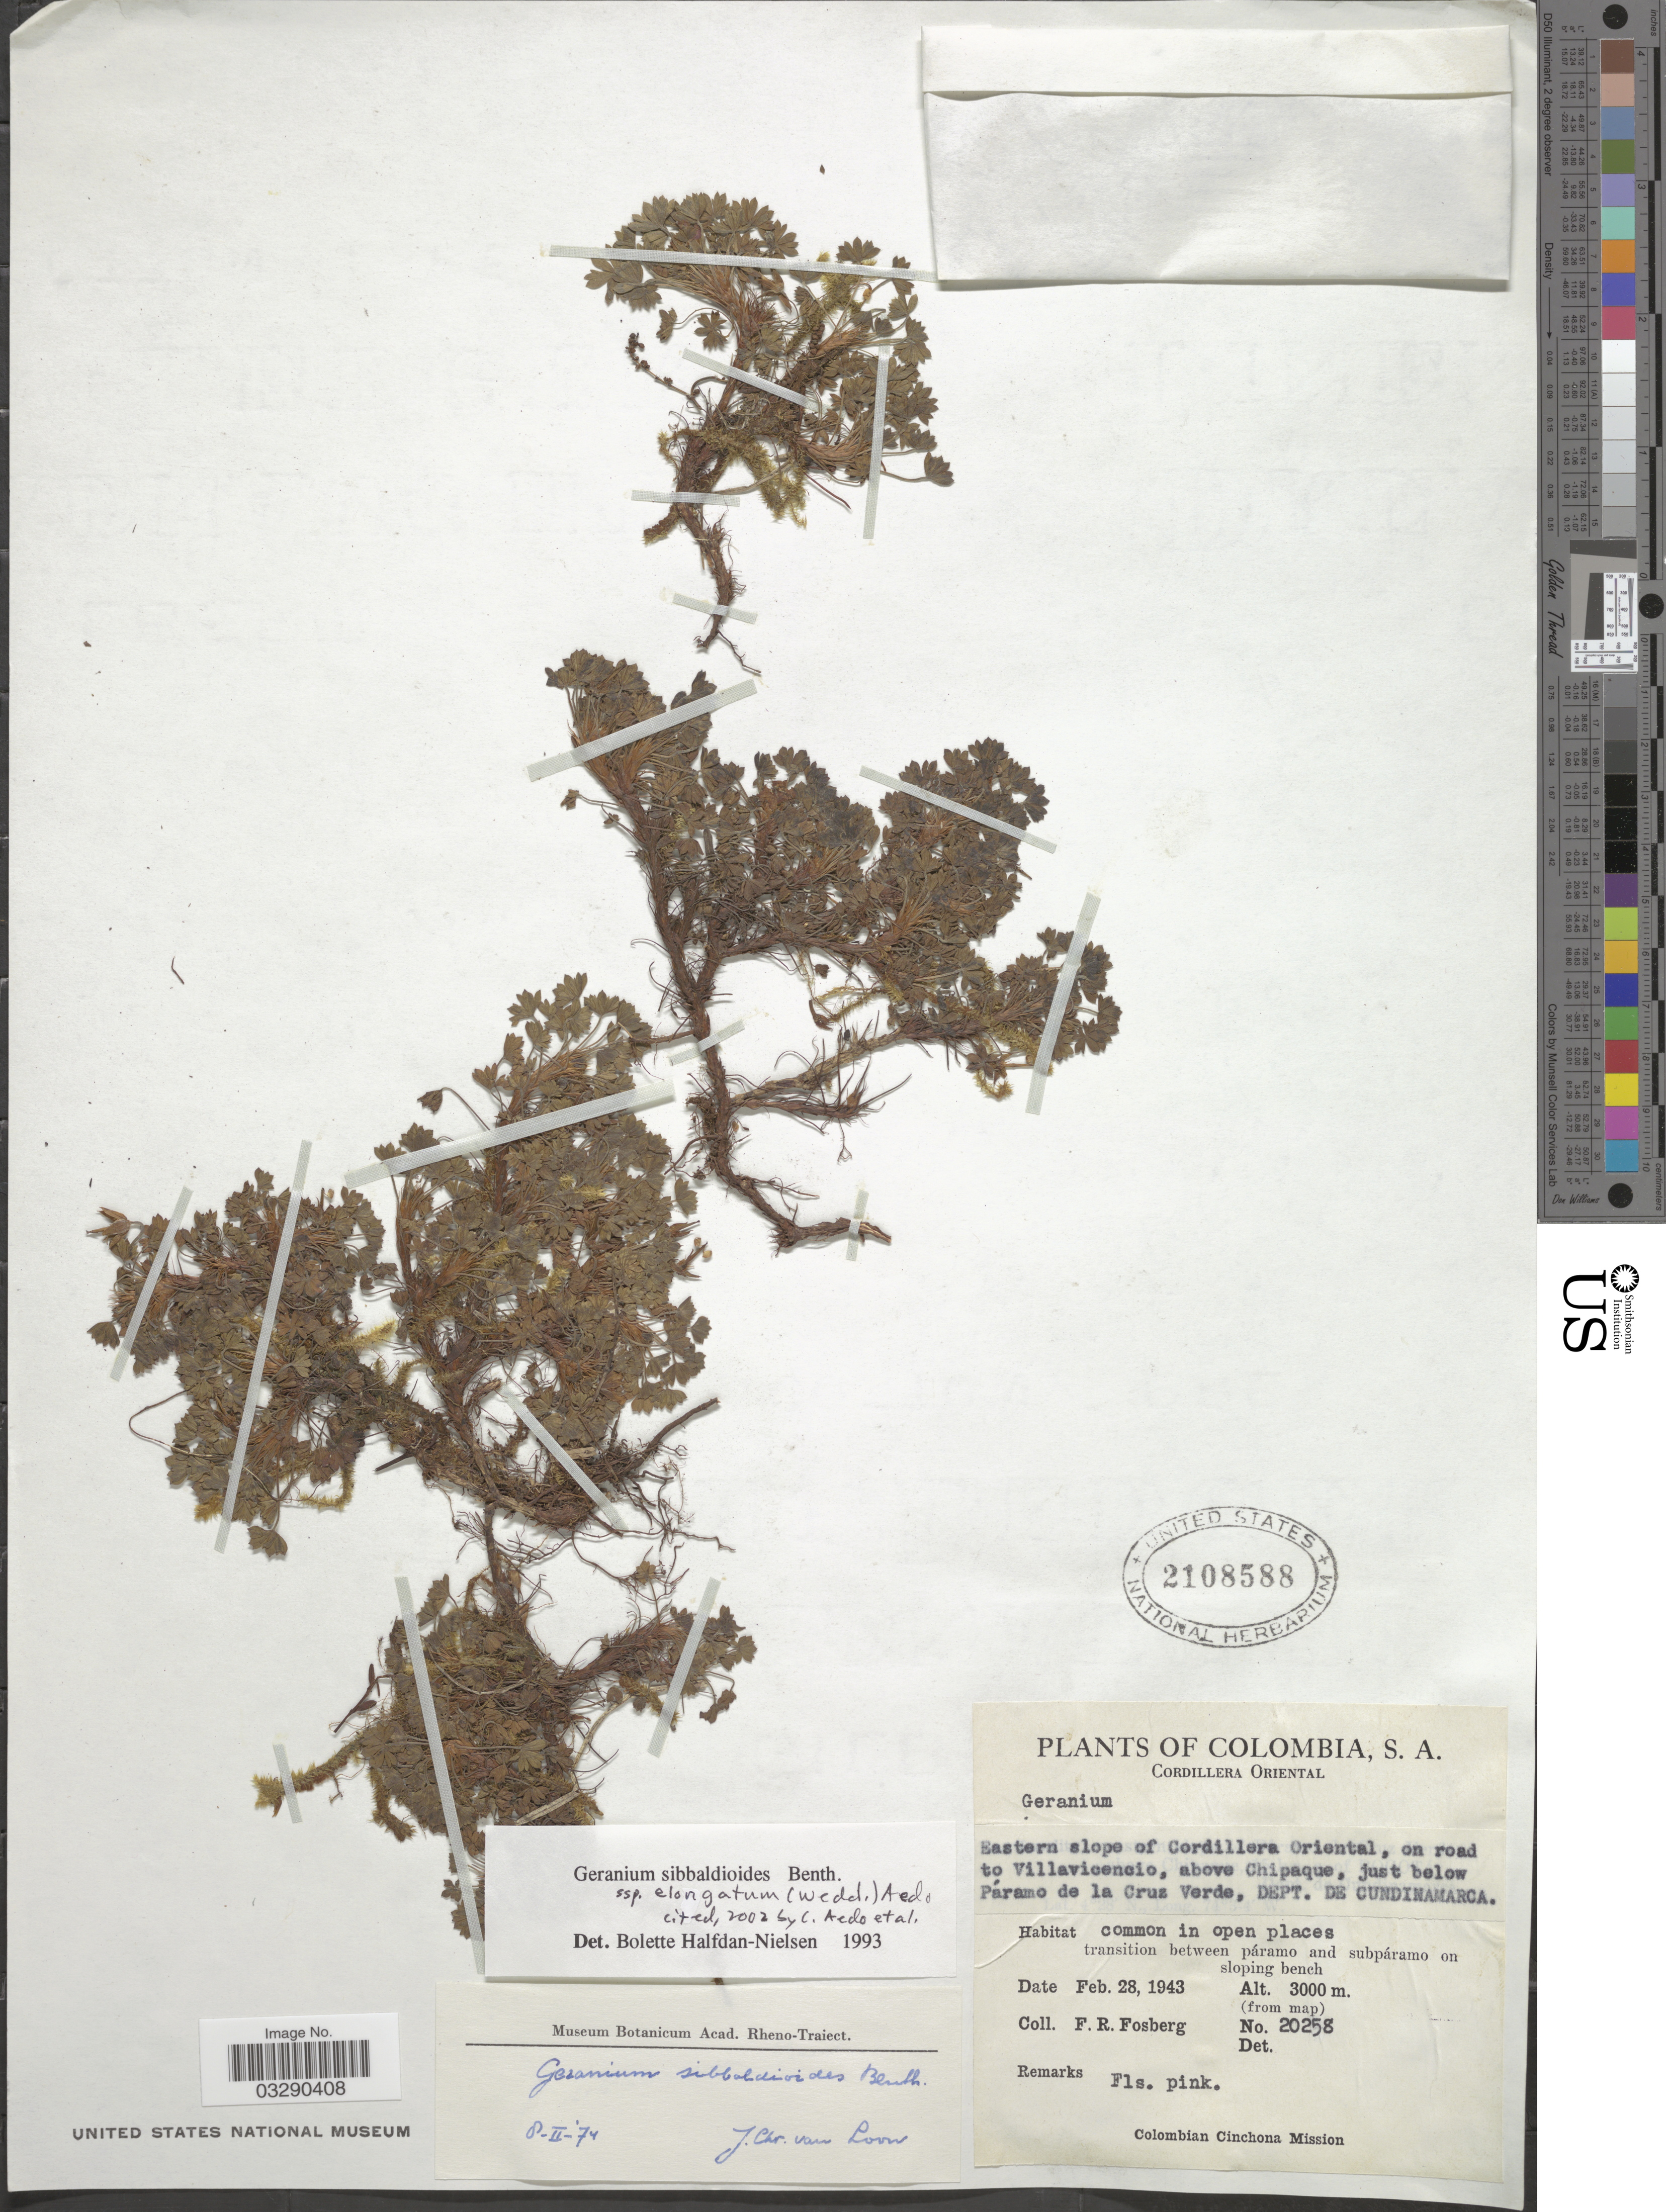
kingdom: Plantae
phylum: Tracheophyta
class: Magnoliopsida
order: Geraniales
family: Geraniaceae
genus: Geranium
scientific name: Geranium sibbaldioides subsp. elongatum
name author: (Wedd.) Aedo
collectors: F. R. Fosberg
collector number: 20258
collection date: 1943-02-28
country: Colombia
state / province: Cundinamarca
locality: Cordillera Oriental. Eastern slope of Cordillera Oriental, on road to Villavicencio, above Chipaque, just below Páramo de la Cruz Verde, Dept. de Cundinamarca.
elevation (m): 3000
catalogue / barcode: US 2108588